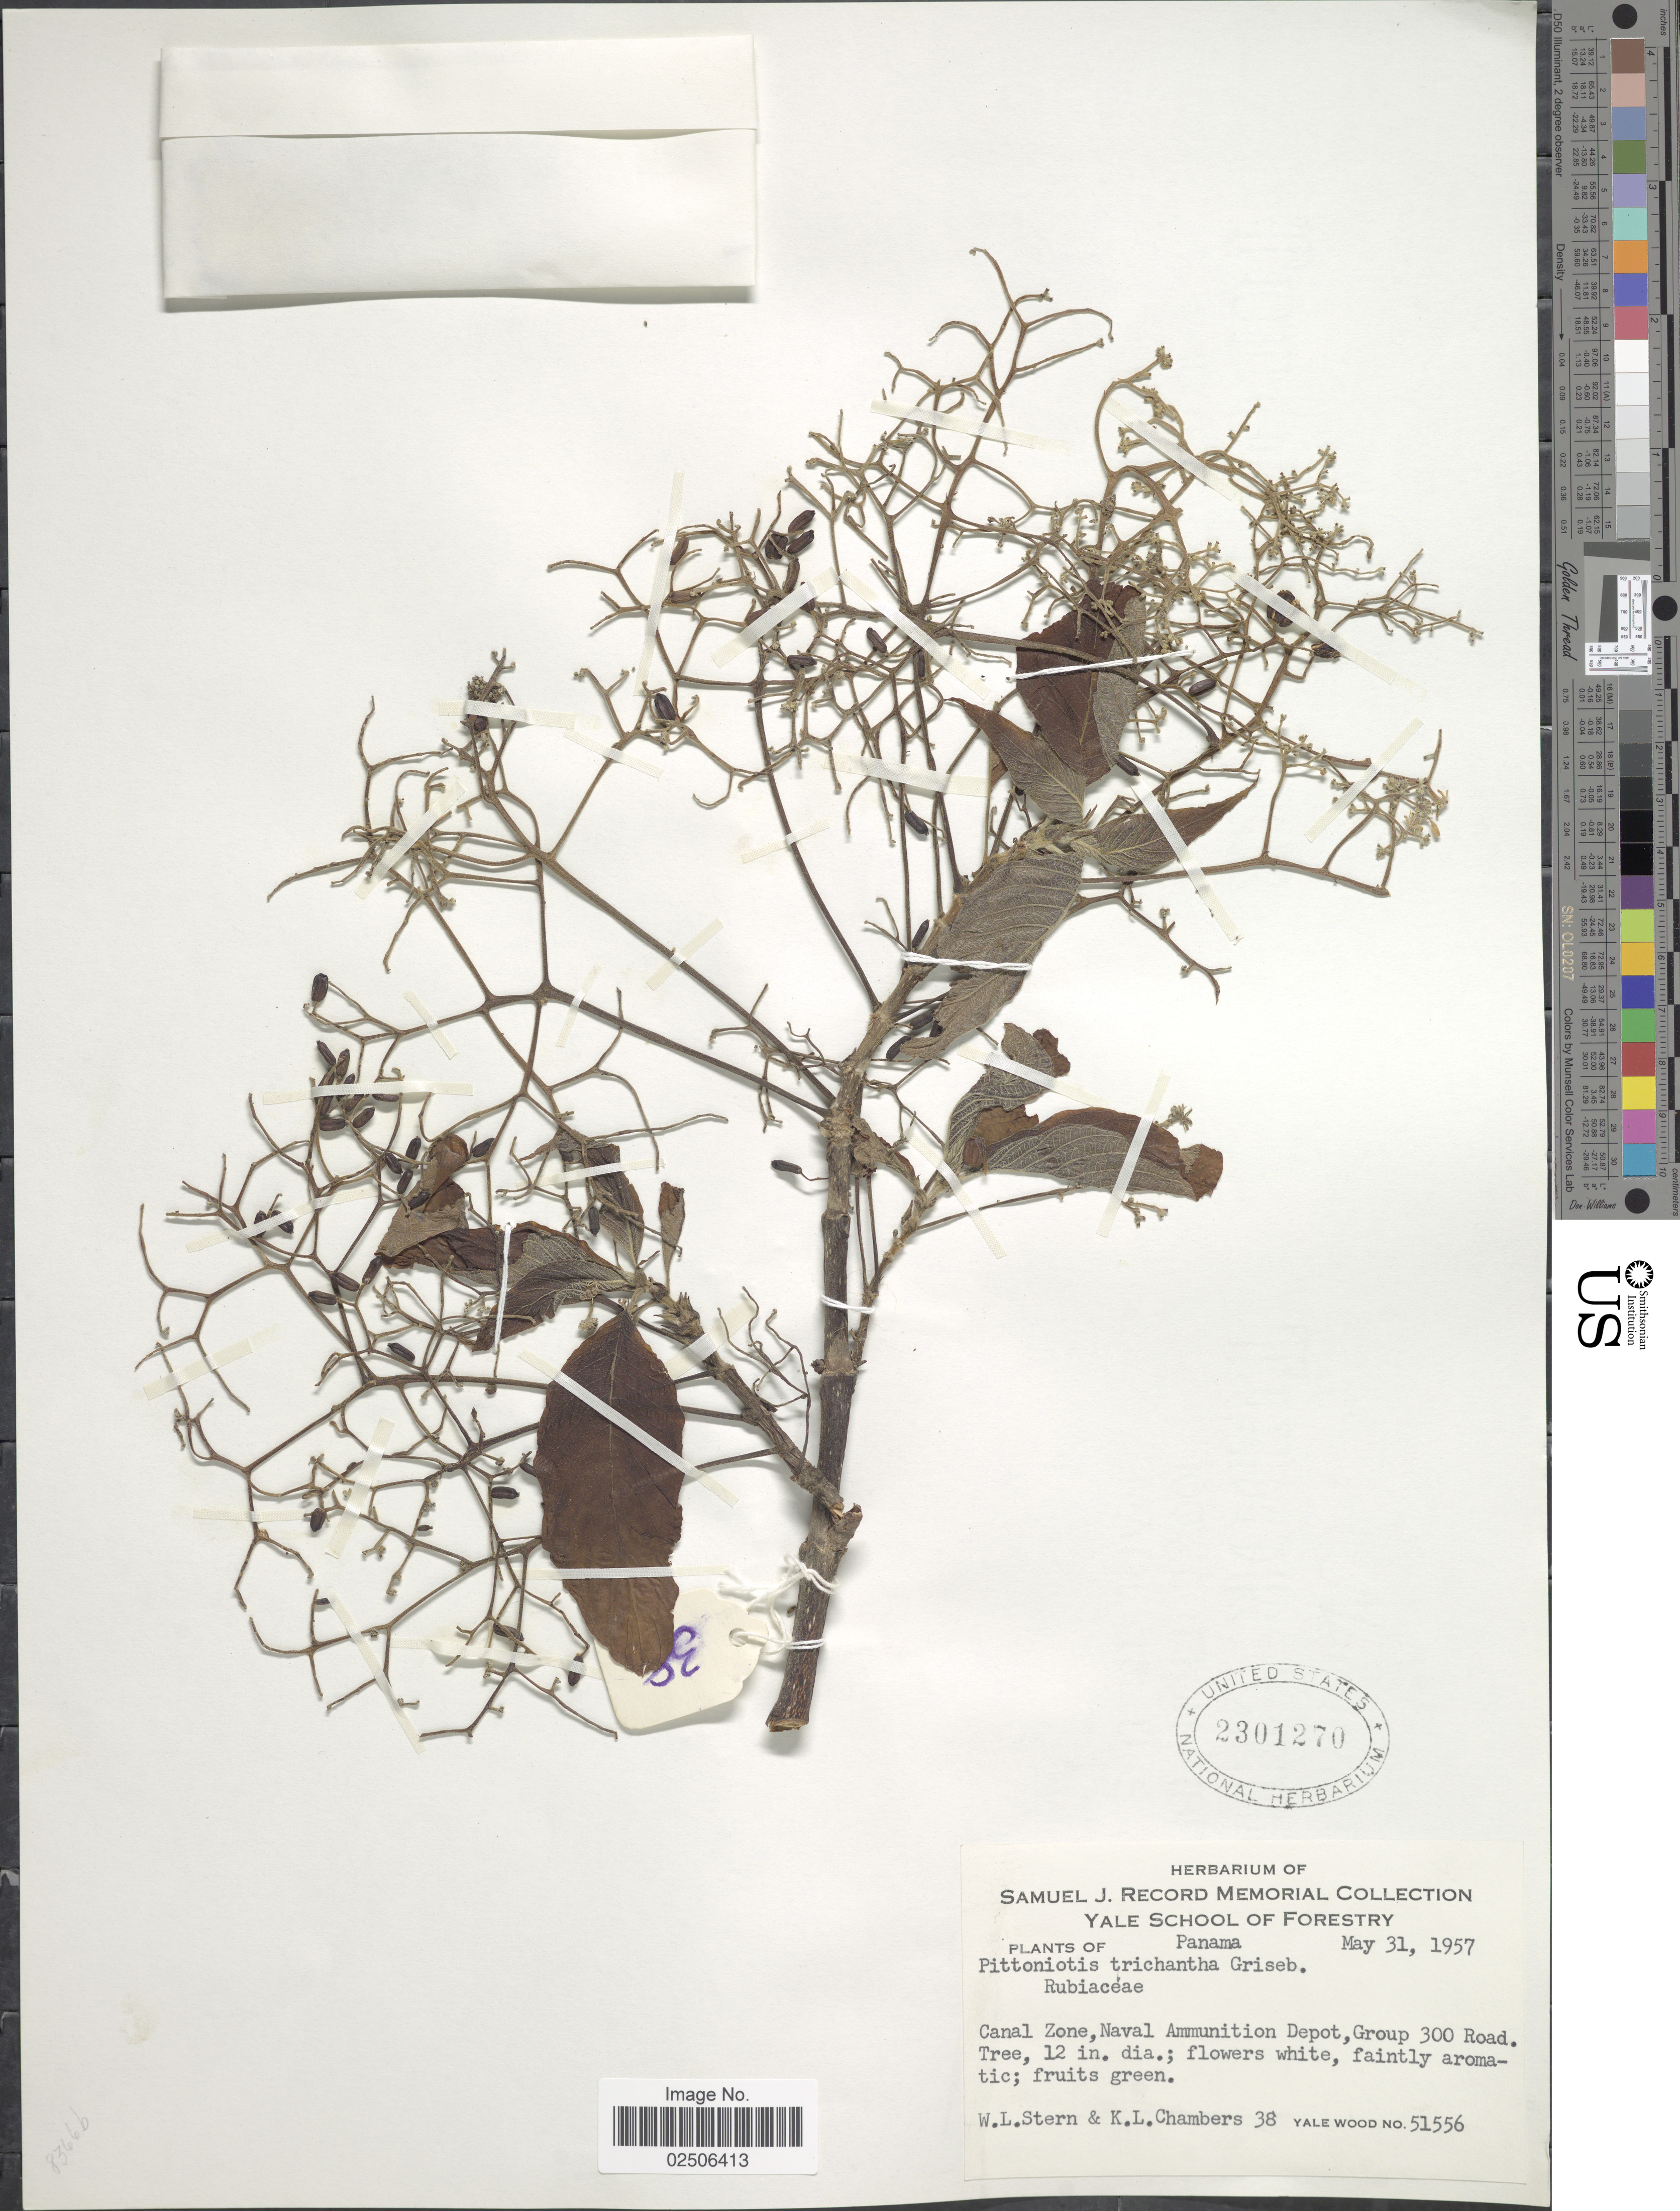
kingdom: Plantae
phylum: Tracheophyta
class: Magnoliopsida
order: Gentianales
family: Rubiaceae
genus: Pittoniotis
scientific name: Pittoniotis trichantha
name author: Griseb.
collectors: W. L. Stern & K. Chambers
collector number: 38/51556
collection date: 1957-05-31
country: Panama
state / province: Colón / Panamá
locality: Canal Zone, Naval Ammunition Depot, Group 300 Road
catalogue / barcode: US 2301270